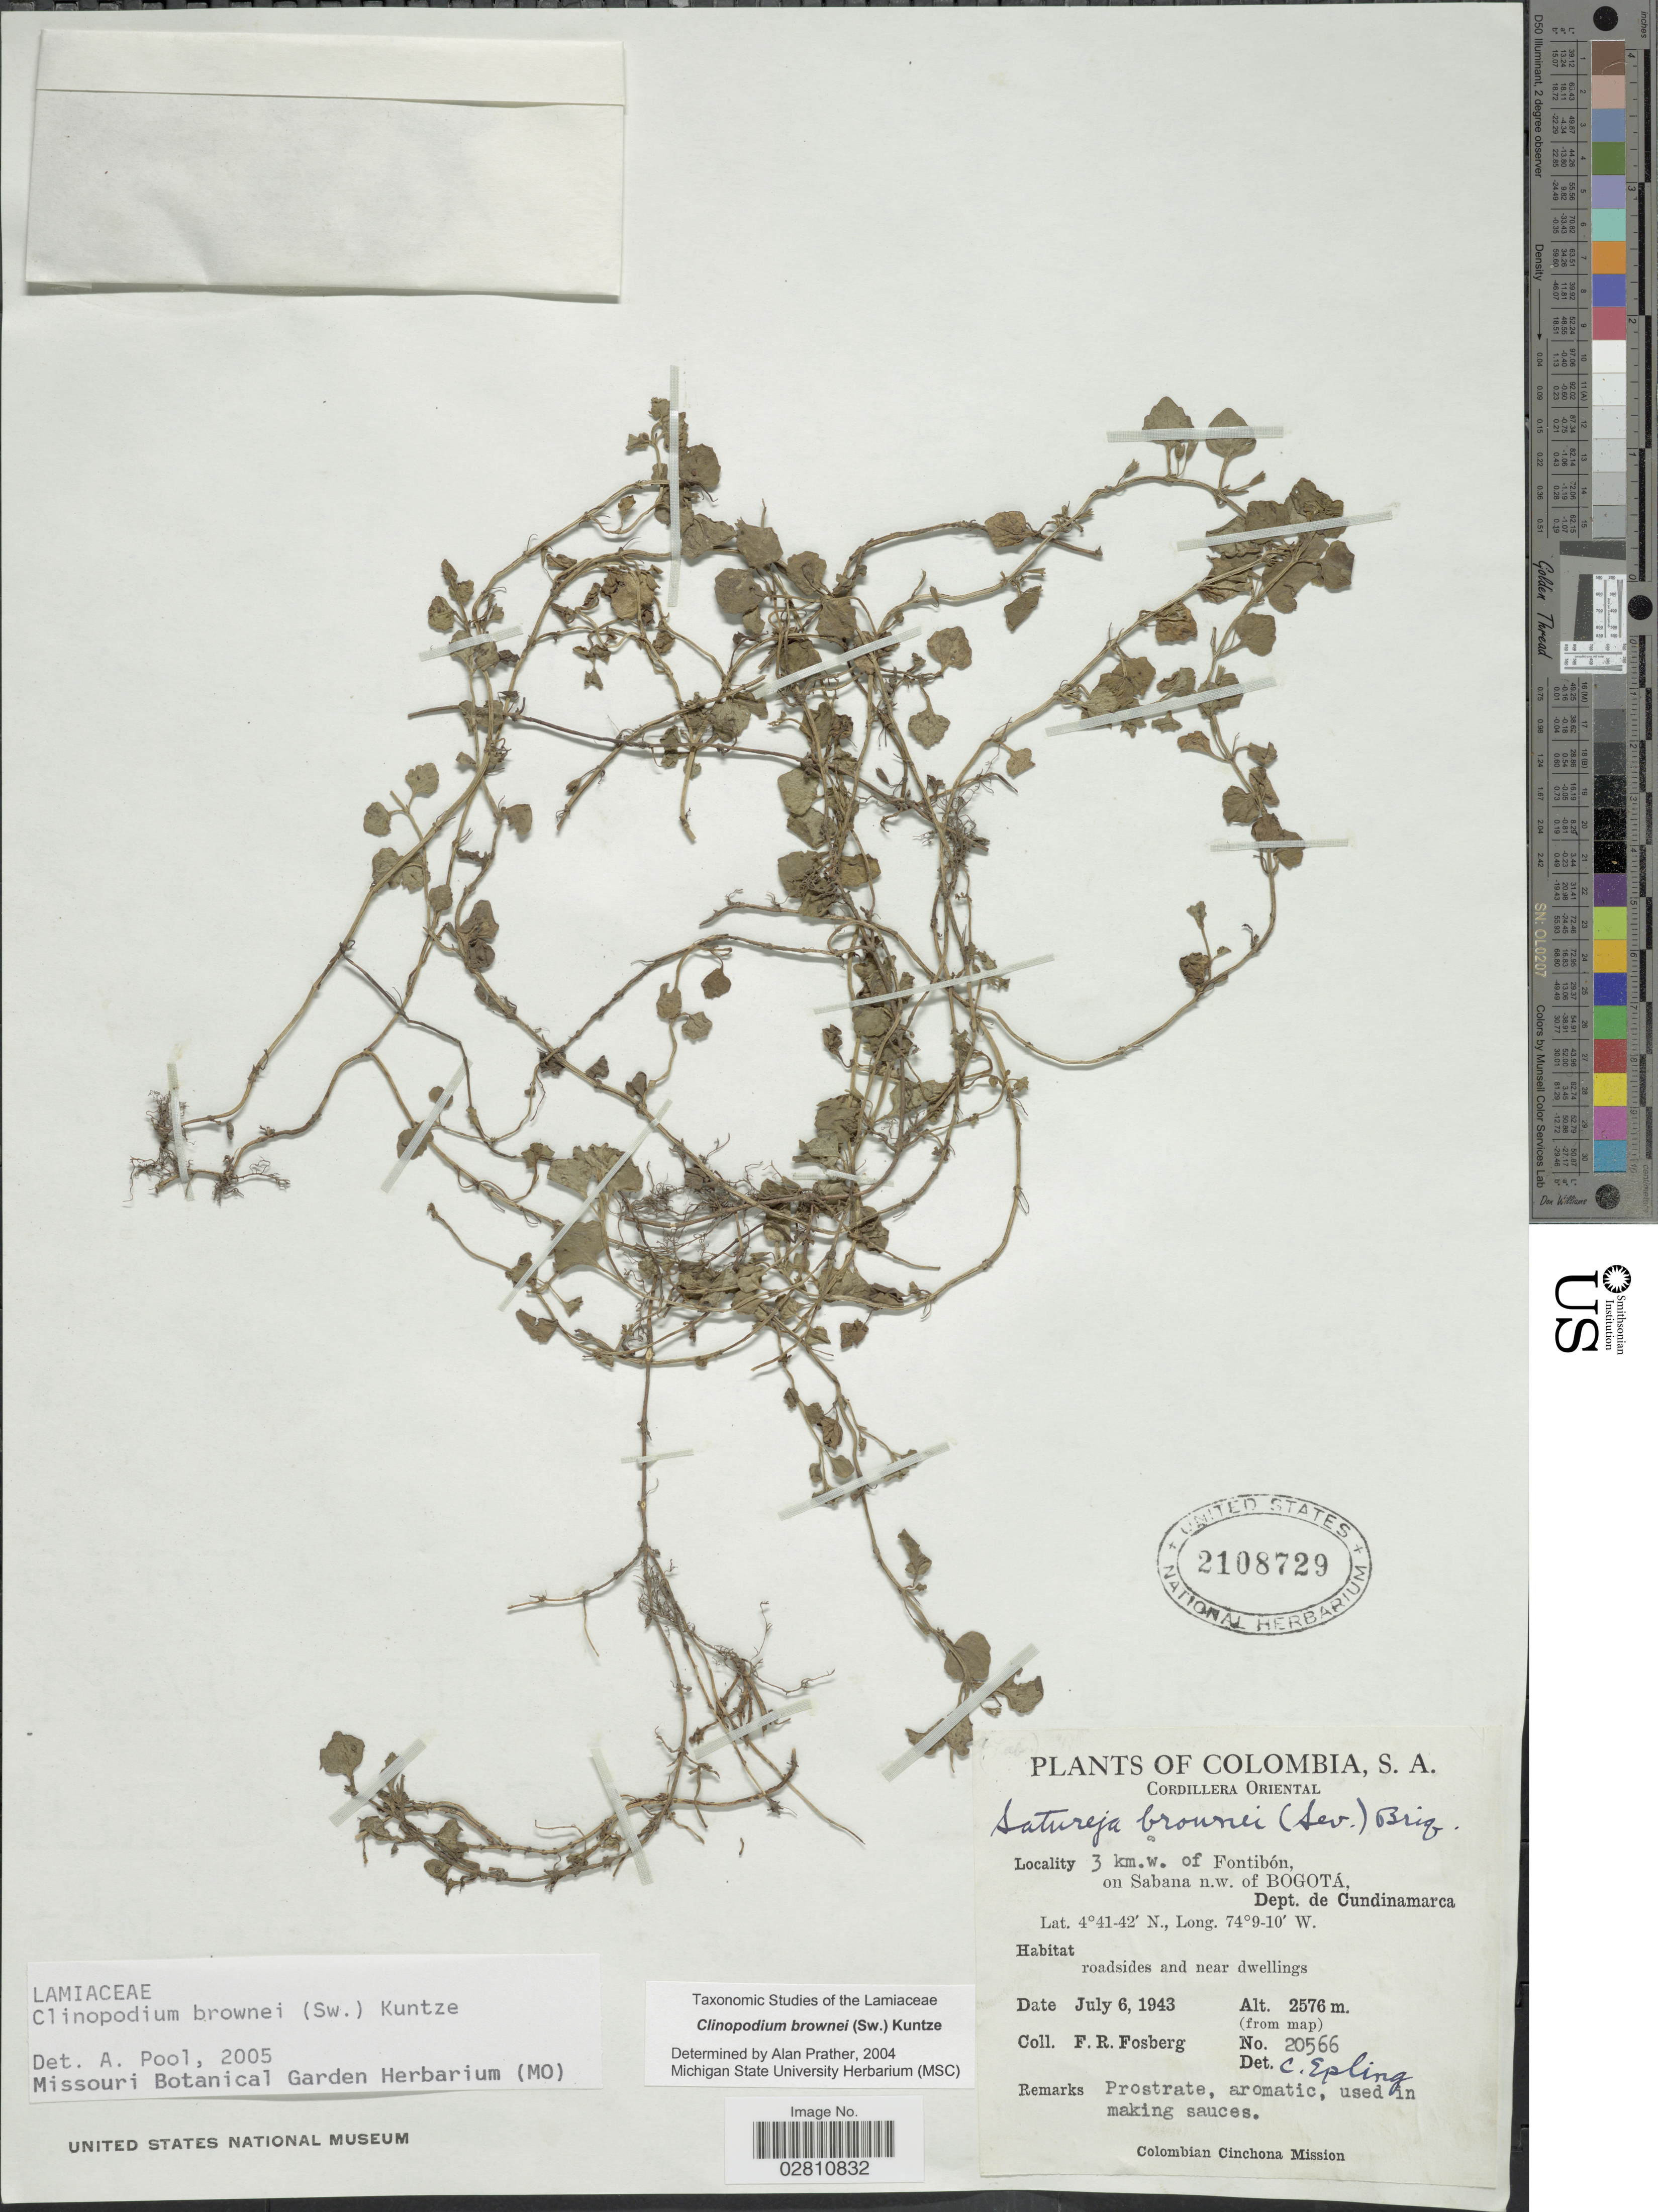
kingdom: Plantae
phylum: Tracheophyta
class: Magnoliopsida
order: Lamiales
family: Lamiaceae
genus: Clinopodium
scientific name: Clinopodium brownei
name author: (Sw.) Kuntze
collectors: F. R. Fosberg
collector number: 20566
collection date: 1943-07-06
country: Colombia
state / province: Cundinamarca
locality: Cordillera Oriental, 3 km.w. of Fontibón, on Sabana n.w. of Bogota, Dept. de Cundinamarca.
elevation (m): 2576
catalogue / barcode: US 2108729